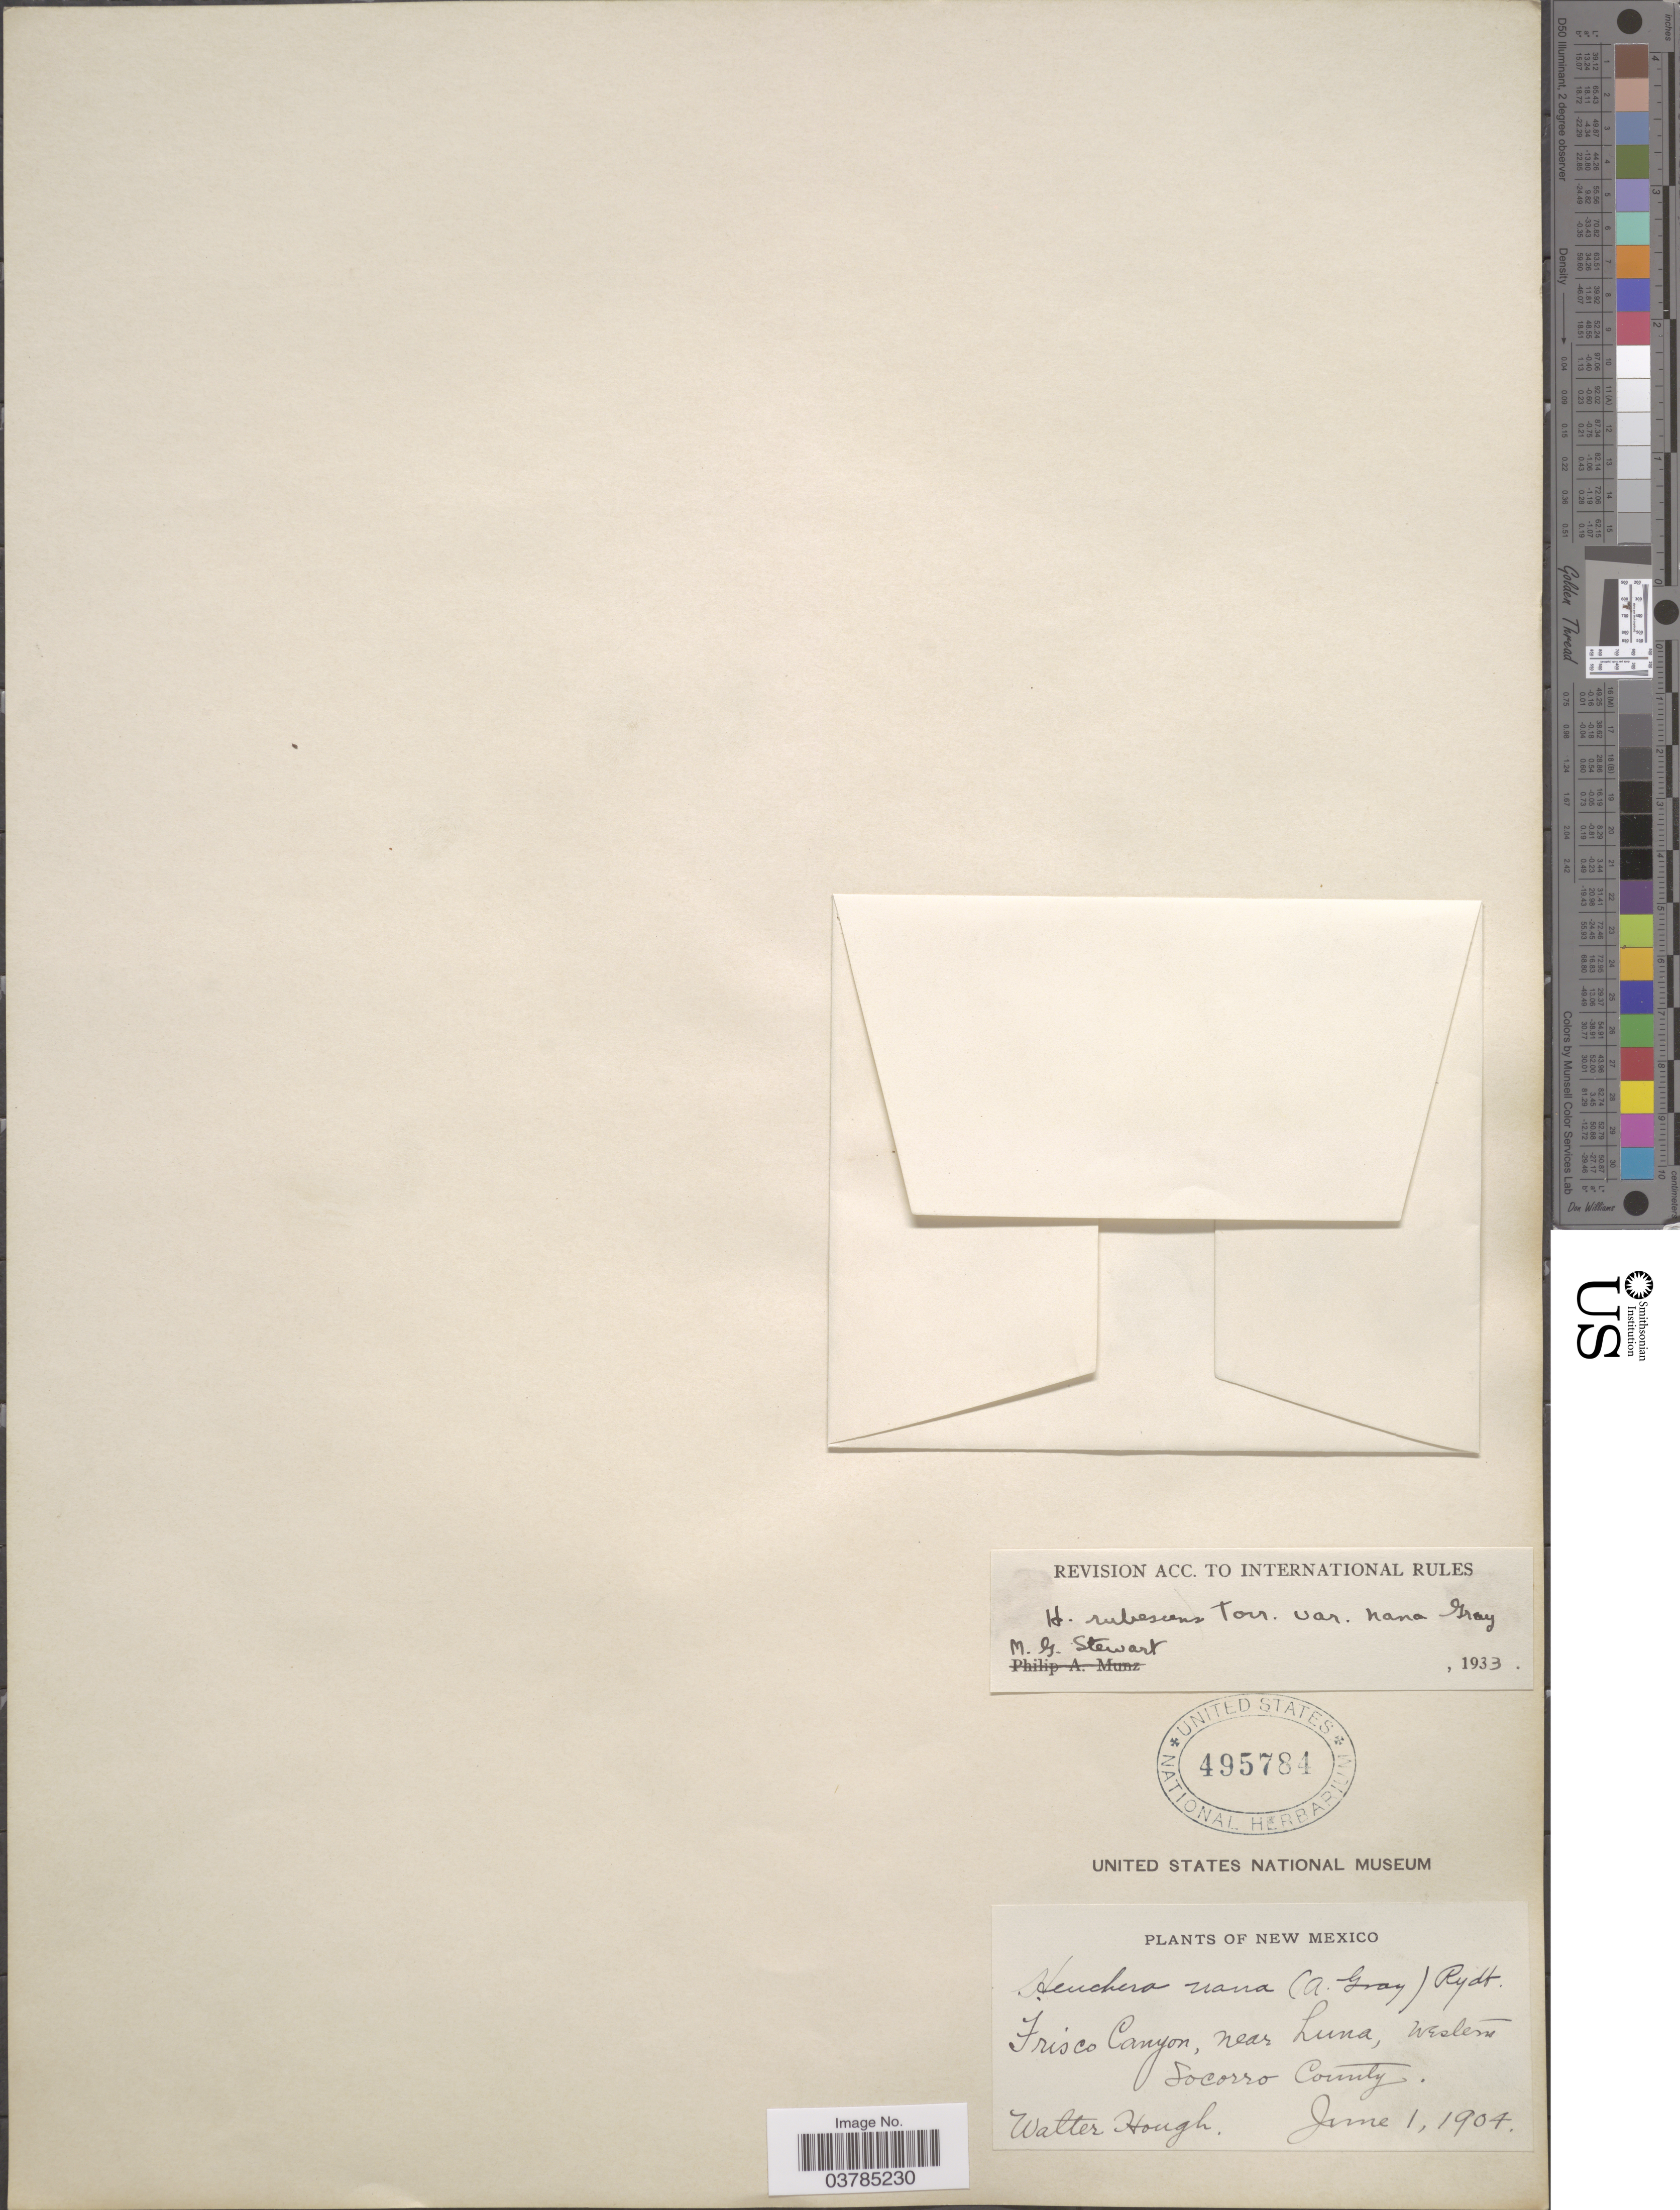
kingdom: Plantae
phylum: Tracheophyta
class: Magnoliopsida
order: Saxifragales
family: Saxifragaceae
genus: Heuchera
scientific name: Heuchera rubescens var. nana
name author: A. Gray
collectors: W. Hough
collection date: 1904-06-01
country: United States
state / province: New Mexico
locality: Frisco Canyon, near Luna, Western Socorro County.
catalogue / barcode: US 495784